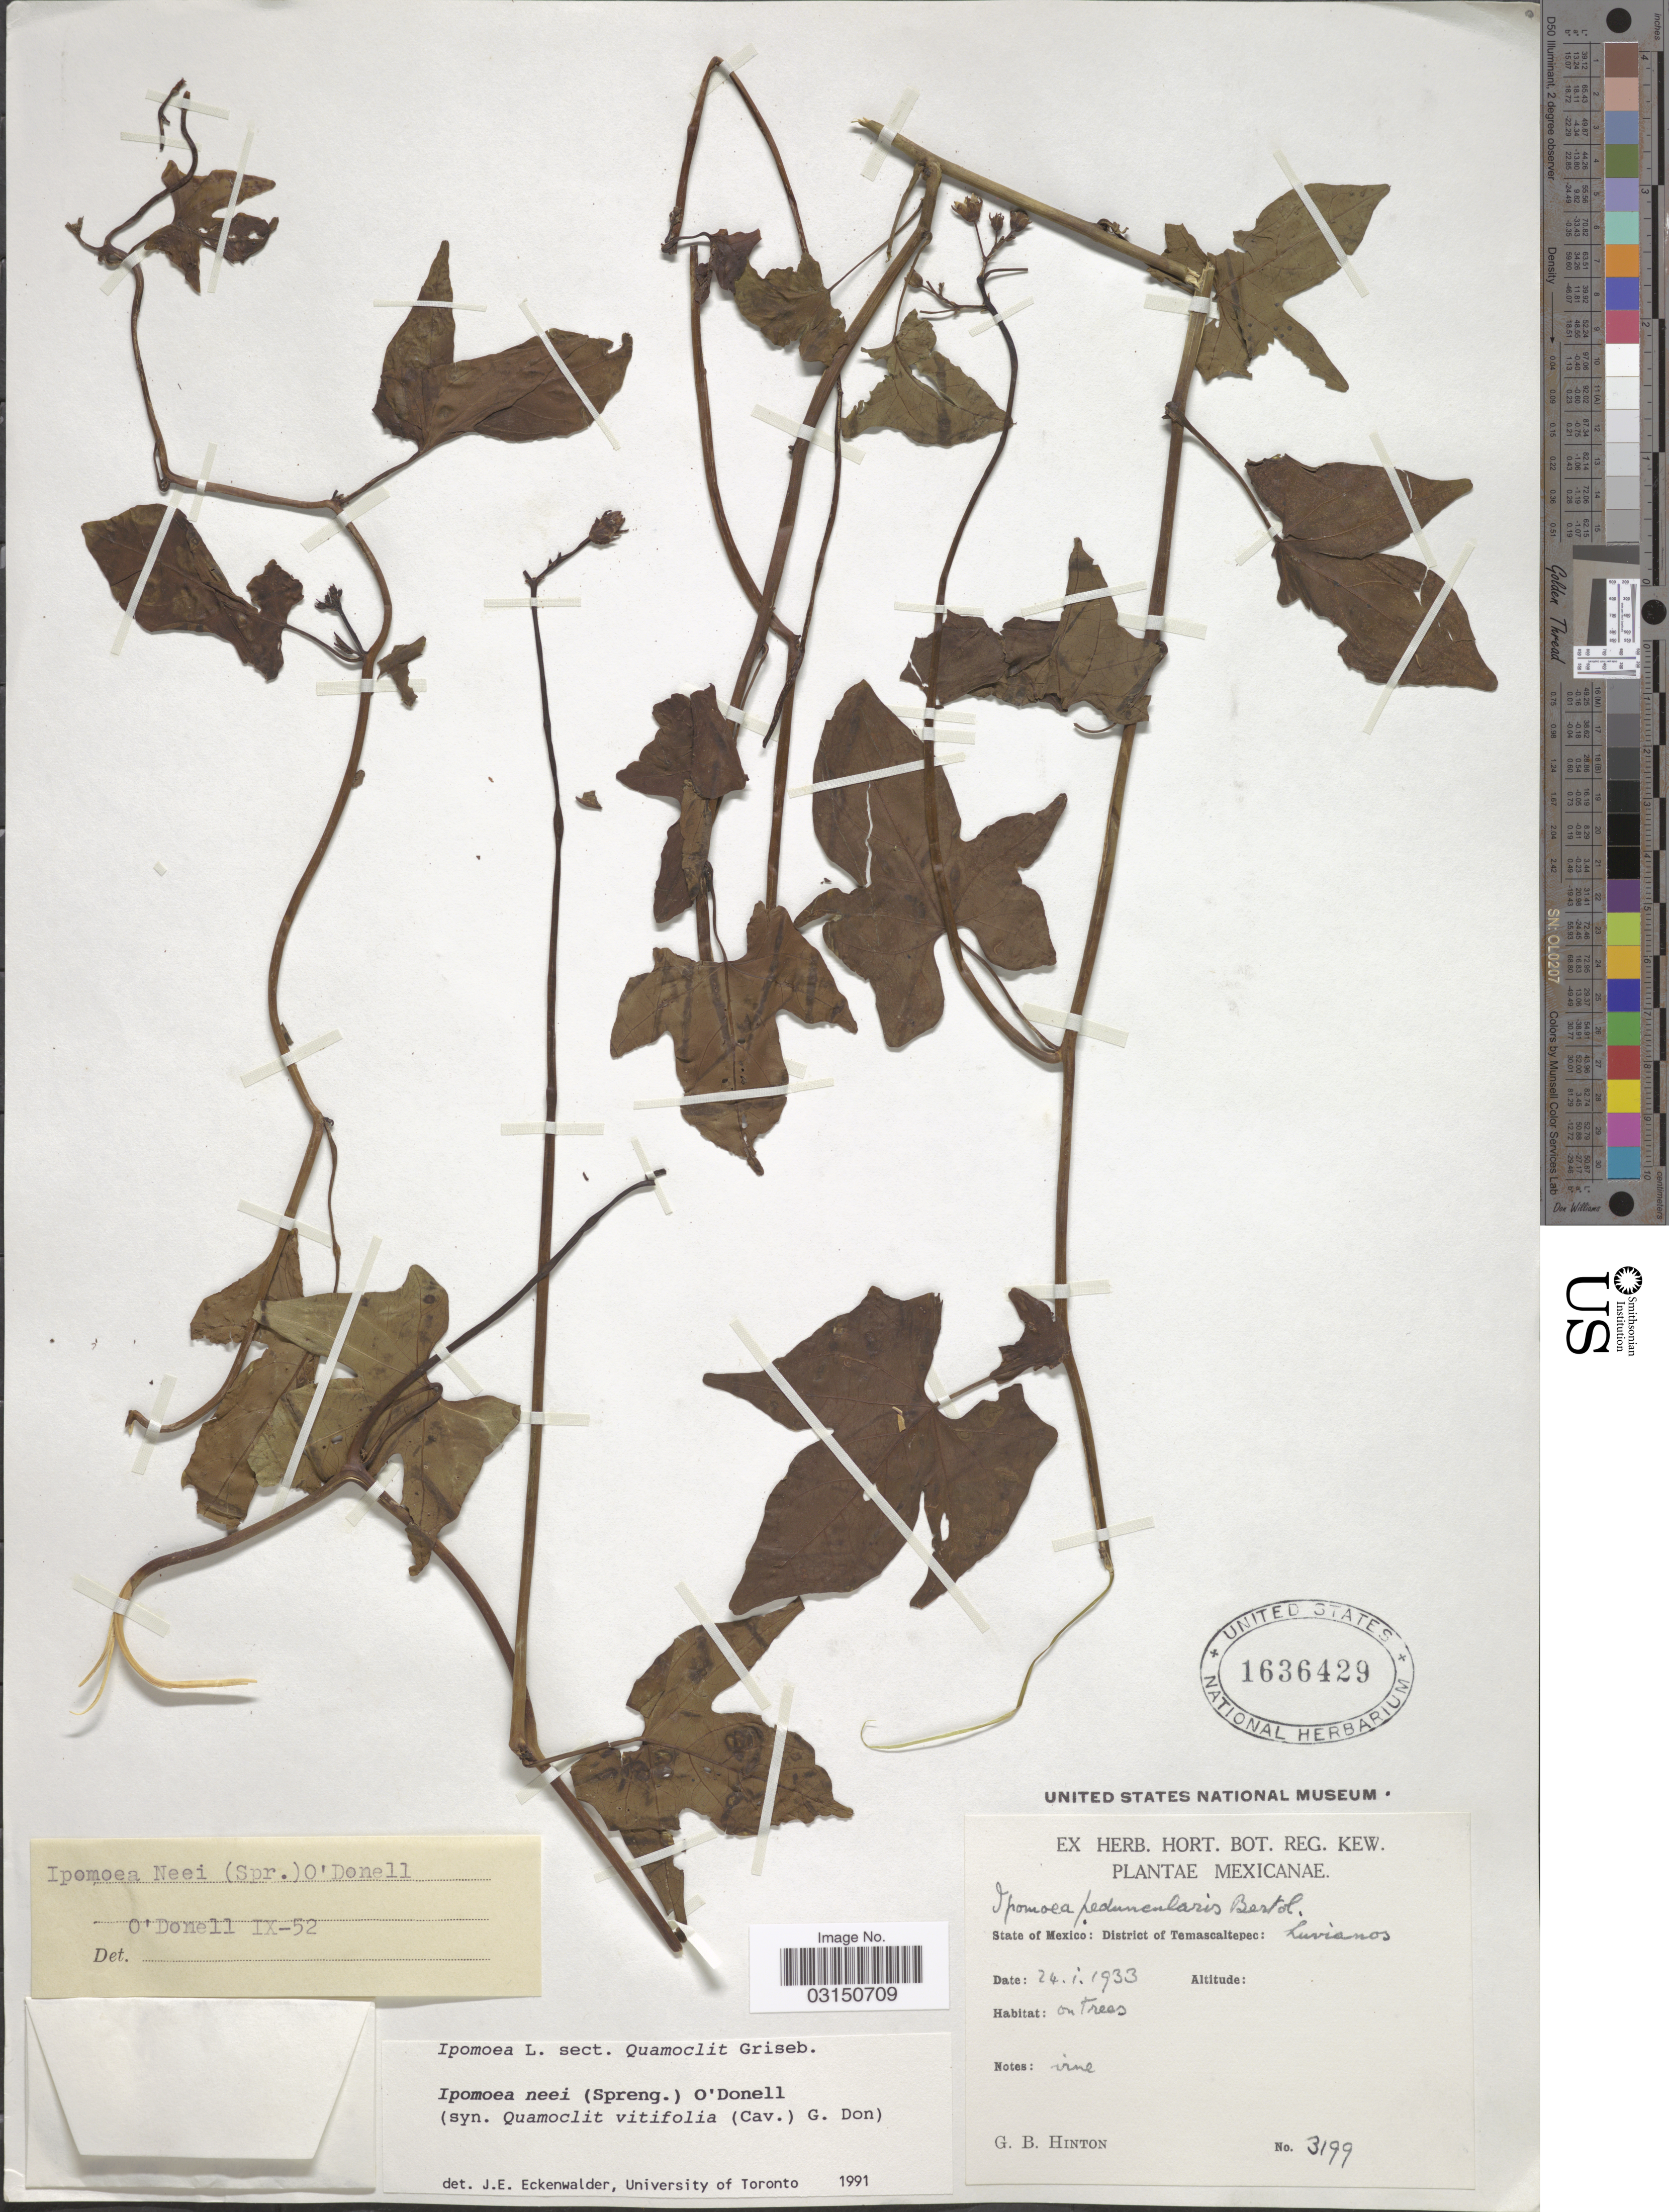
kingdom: Plantae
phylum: Tracheophyta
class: Magnoliopsida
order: Solanales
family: Convolvulaceae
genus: Ipomoea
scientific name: Ipomoea neei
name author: (Spreng.) O'Donell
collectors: G. B. Hinton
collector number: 3199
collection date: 1933-01-24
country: Mexico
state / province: México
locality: District of Temascaltepec: Luvianos.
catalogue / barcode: US 1636429